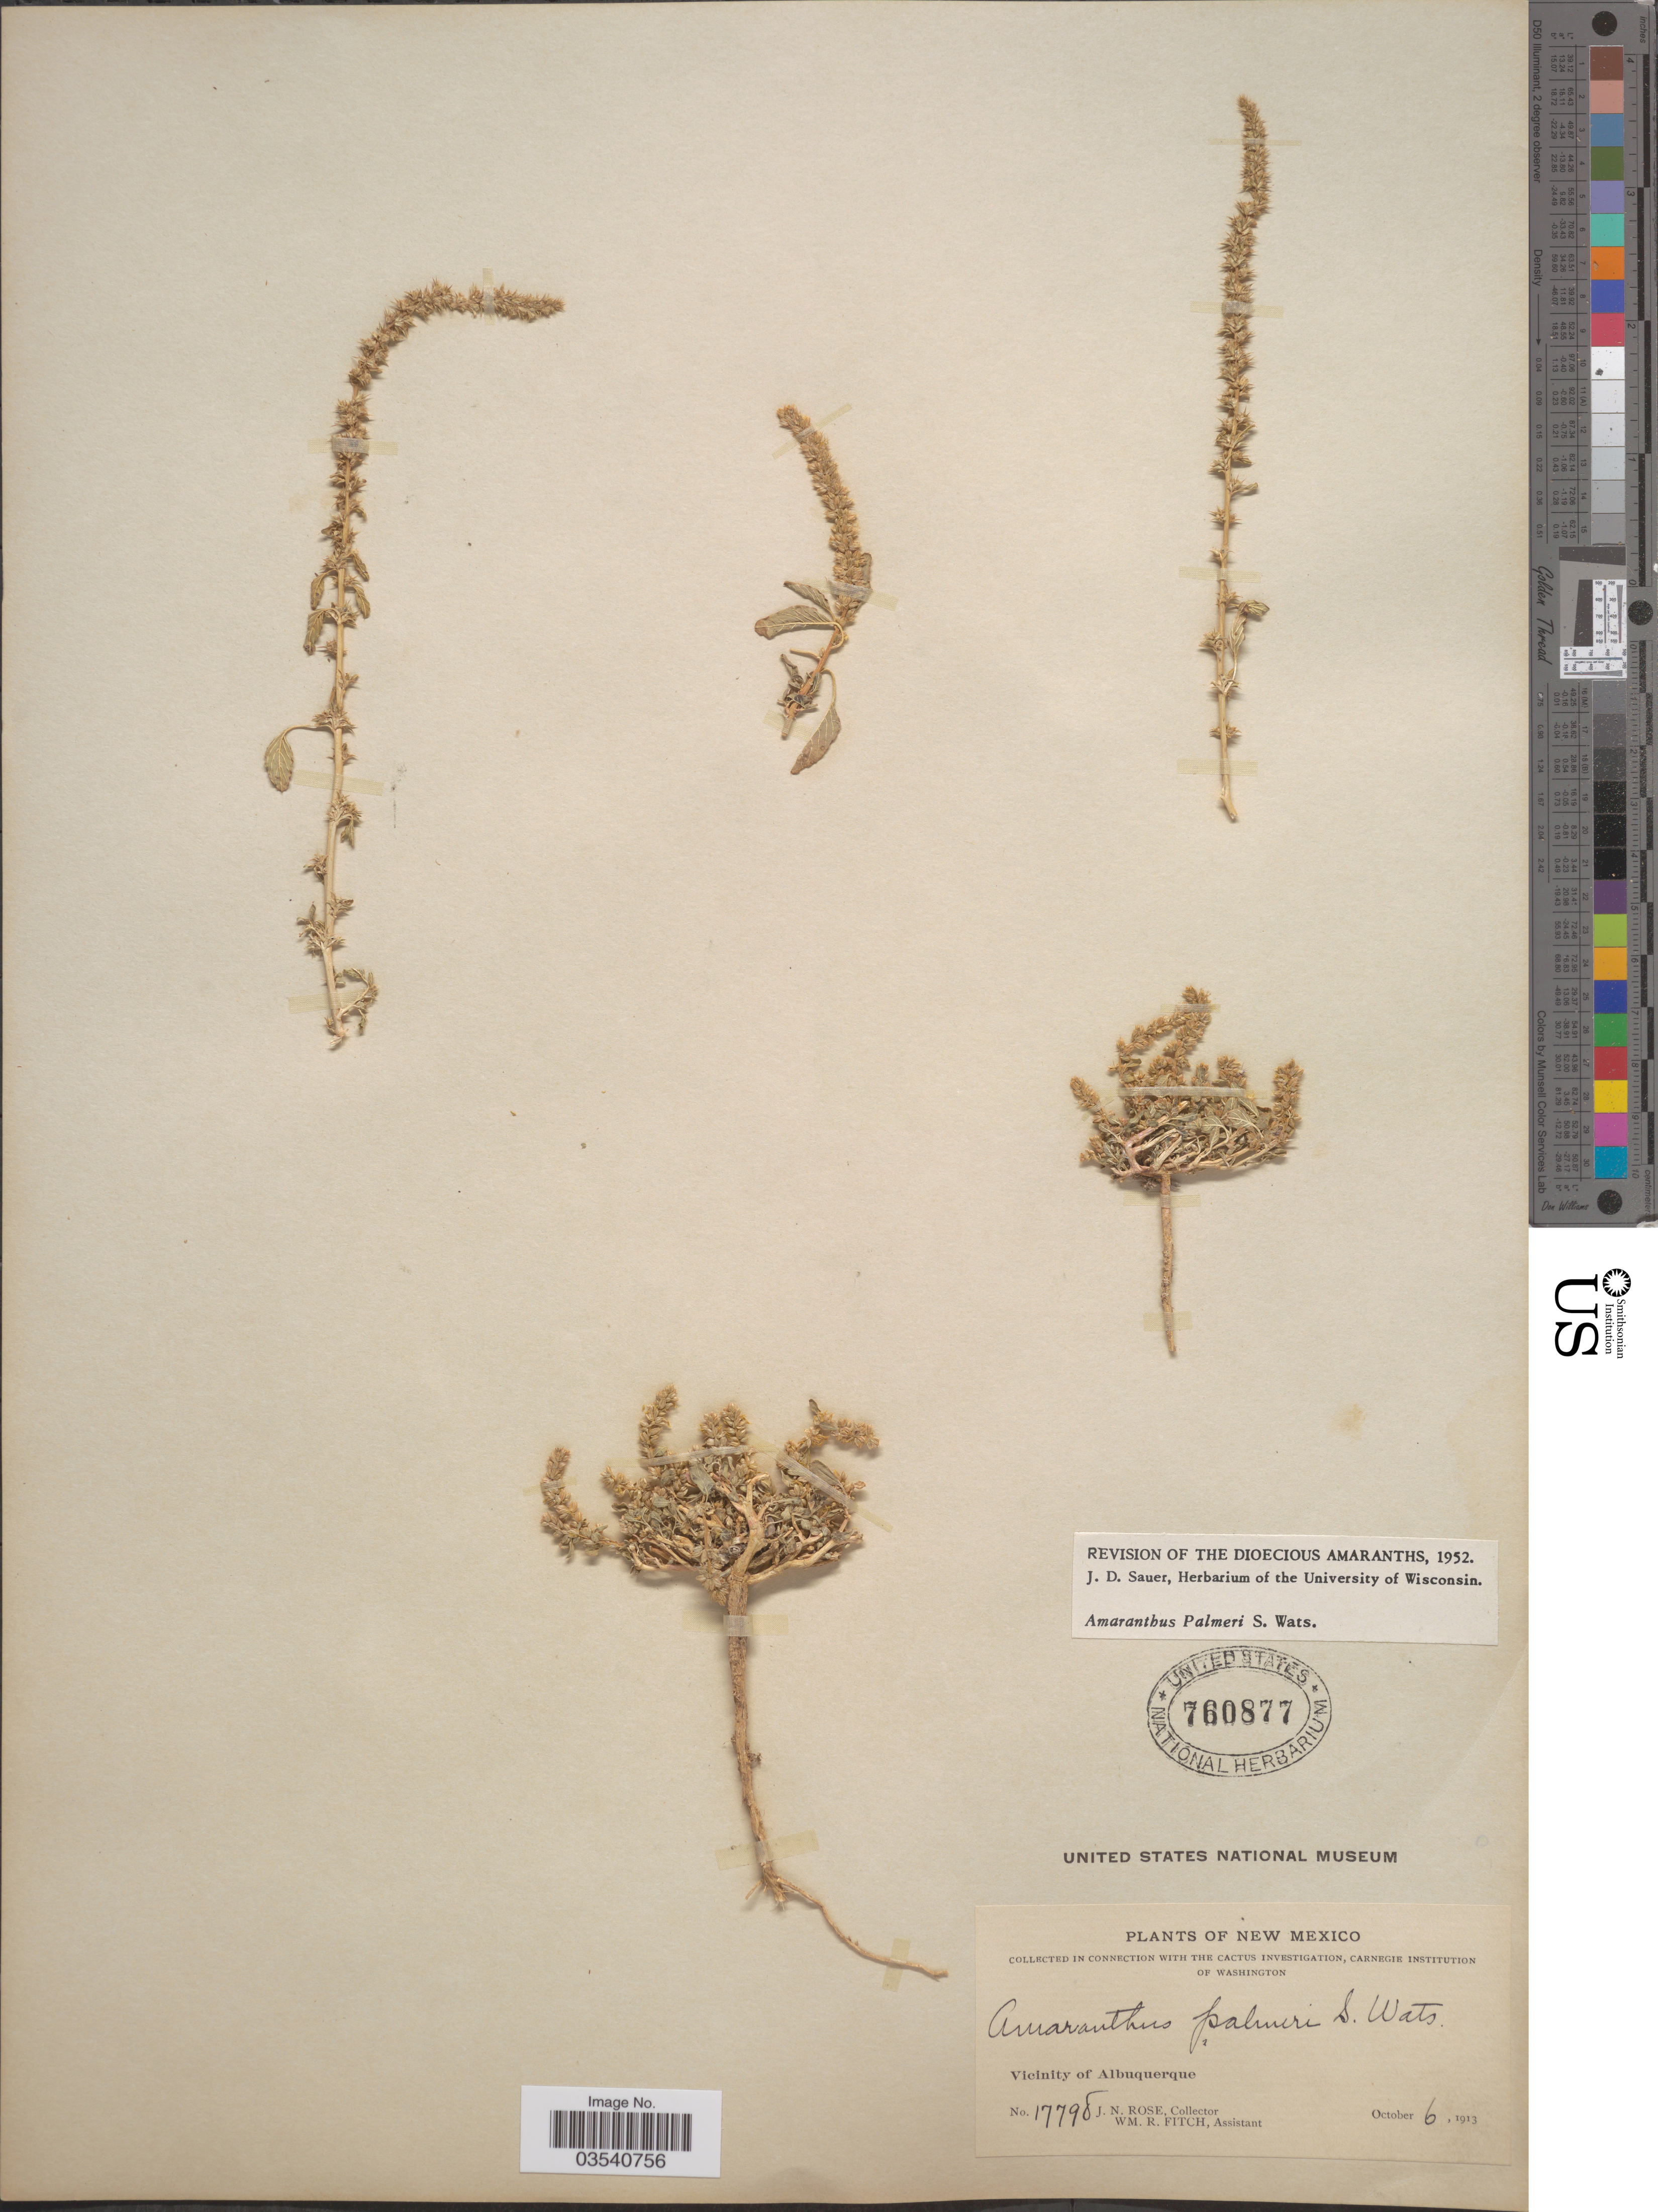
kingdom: Plantae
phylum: Tracheophyta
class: Magnoliopsida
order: Caryophyllales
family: Amaranthaceae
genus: Amaranthus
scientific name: Amaranthus palmeri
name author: S. Watson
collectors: J. N. Rose & W. R. Fitch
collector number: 17798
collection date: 1913-10-06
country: United States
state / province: New Mexico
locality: Vicinity of Albuquerque.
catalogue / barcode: US 760877